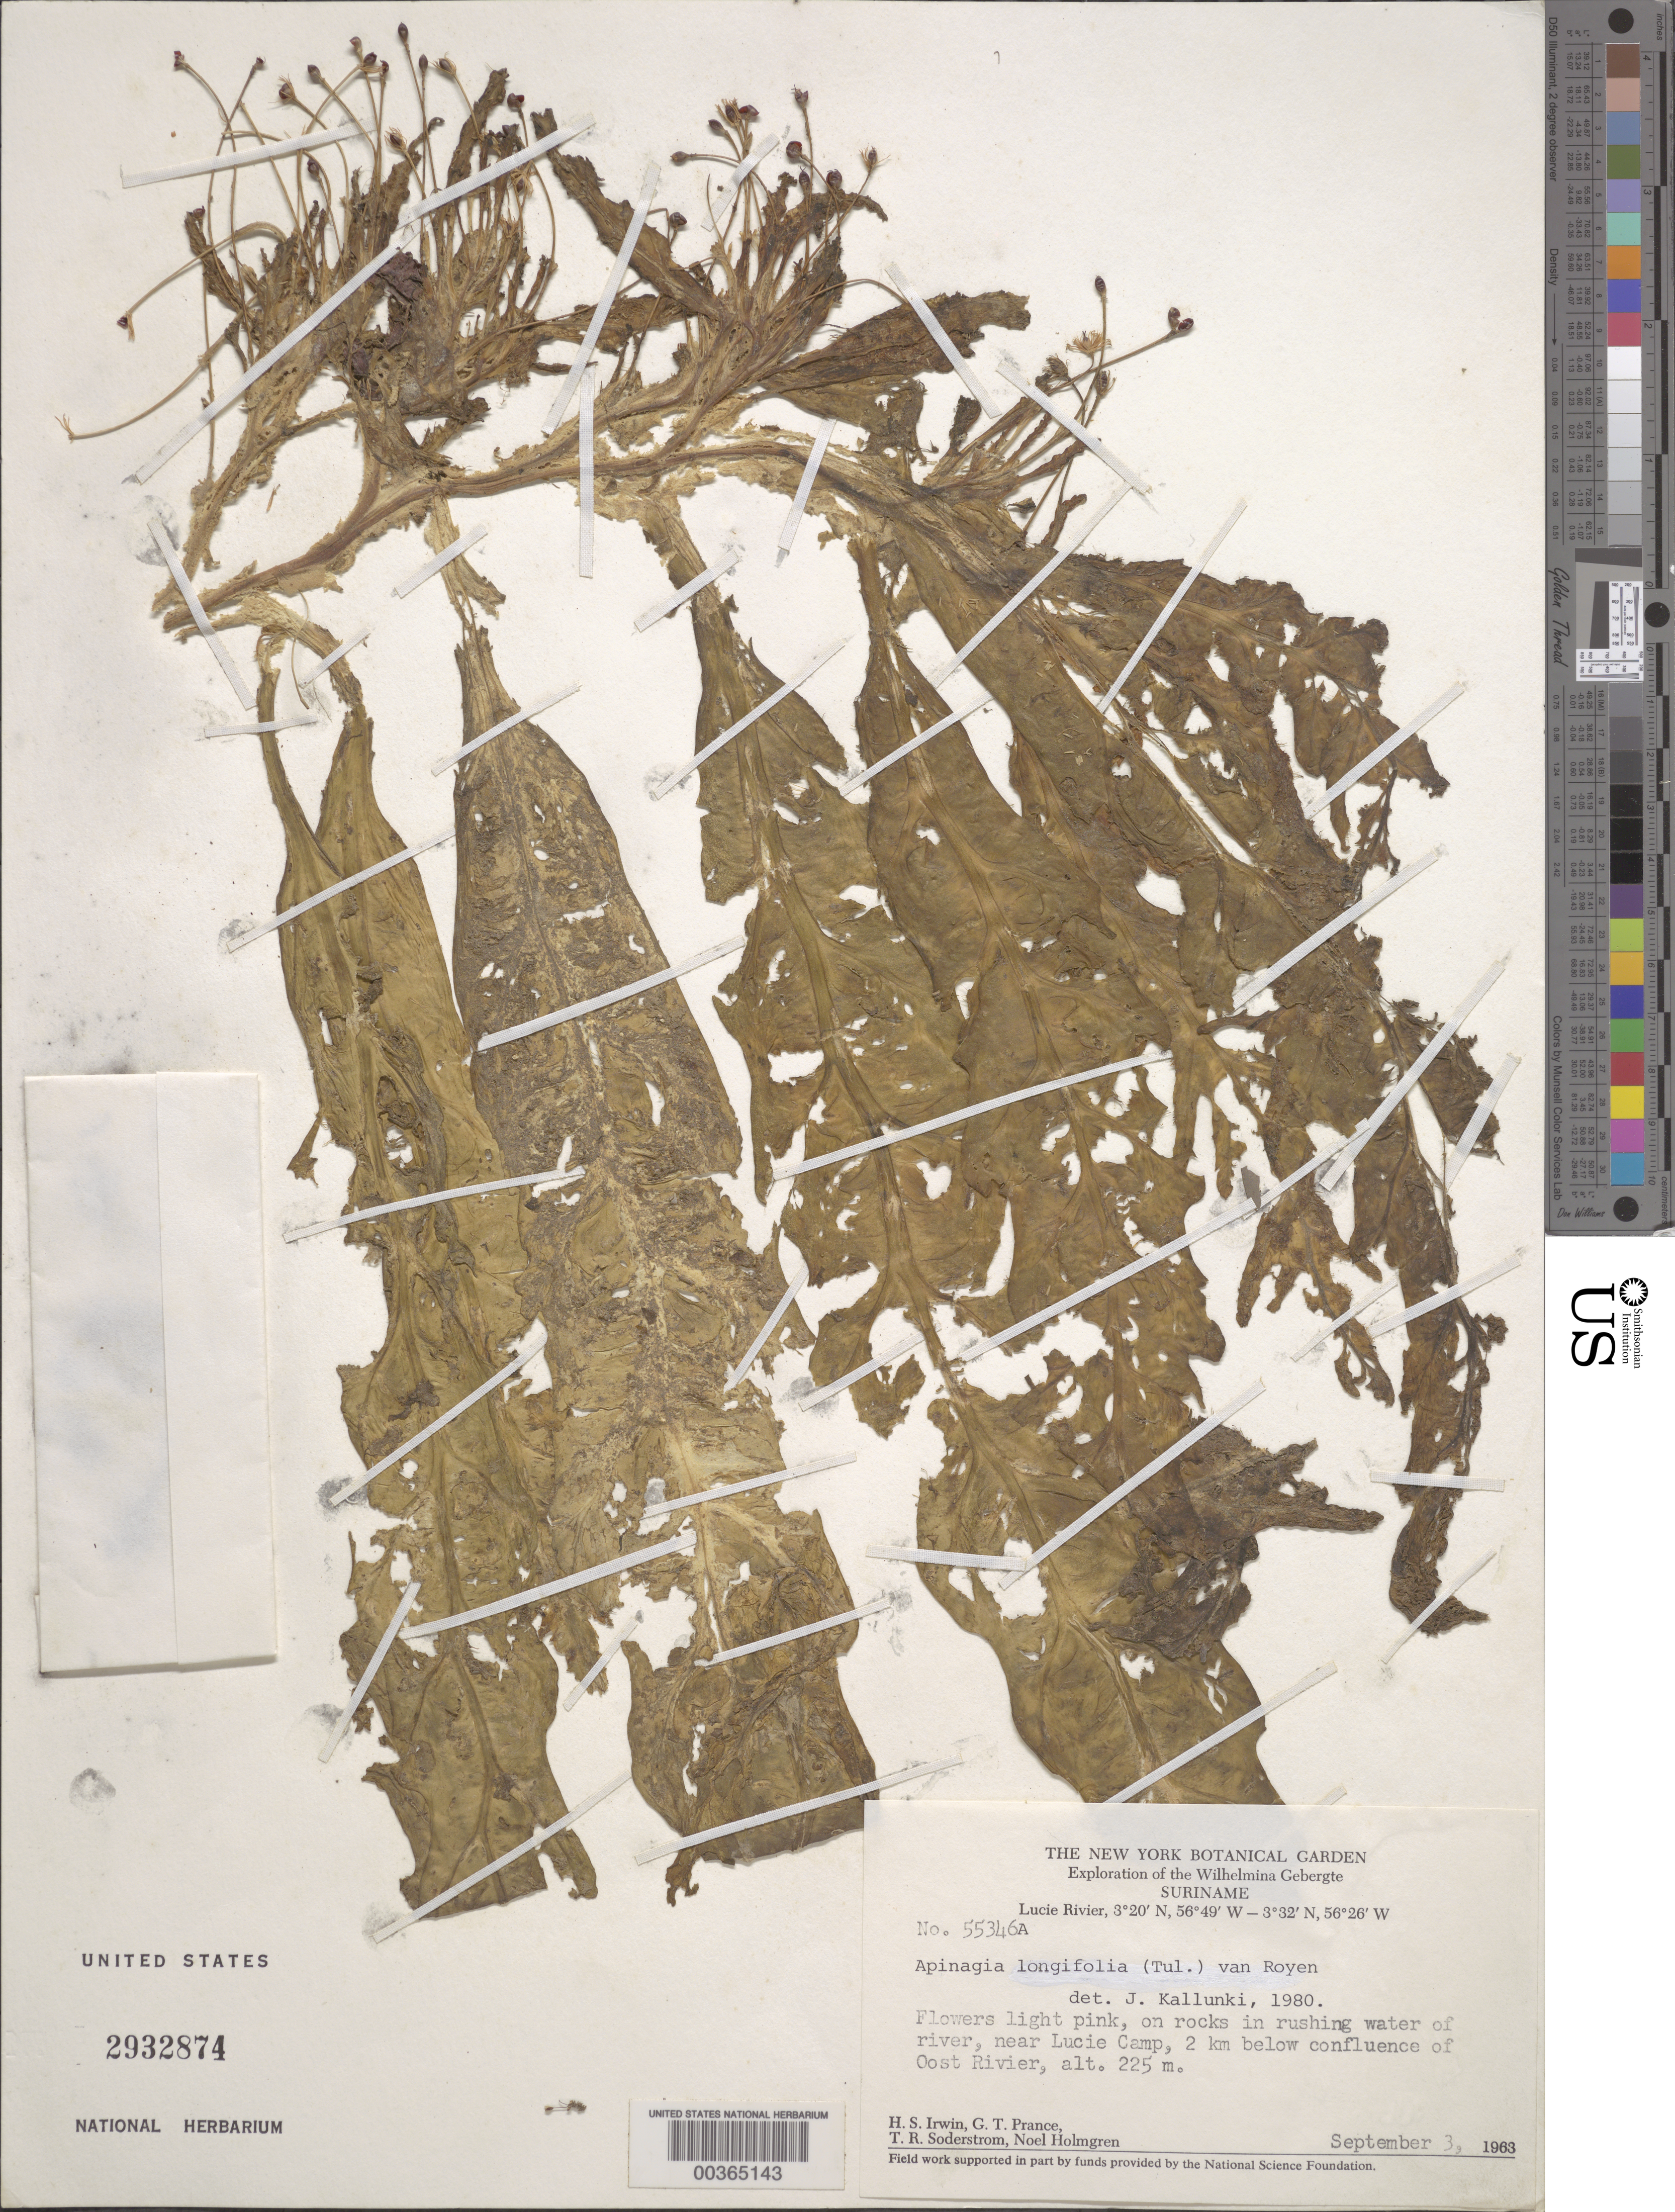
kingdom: Plantae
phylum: Tracheophyta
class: Magnoliopsida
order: Malpighiales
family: Podostemaceae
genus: Apinagia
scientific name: Apinagia longifolia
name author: (Tul.) P. Royen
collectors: H. Irwin, G. T. Prance, T. R. Soderstrom & N. H. Holmgren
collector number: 55346a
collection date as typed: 03 Sep 1963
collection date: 1963-09-03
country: Suriname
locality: Near lucie camp, below confluence of oost river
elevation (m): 225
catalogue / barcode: US 2932874